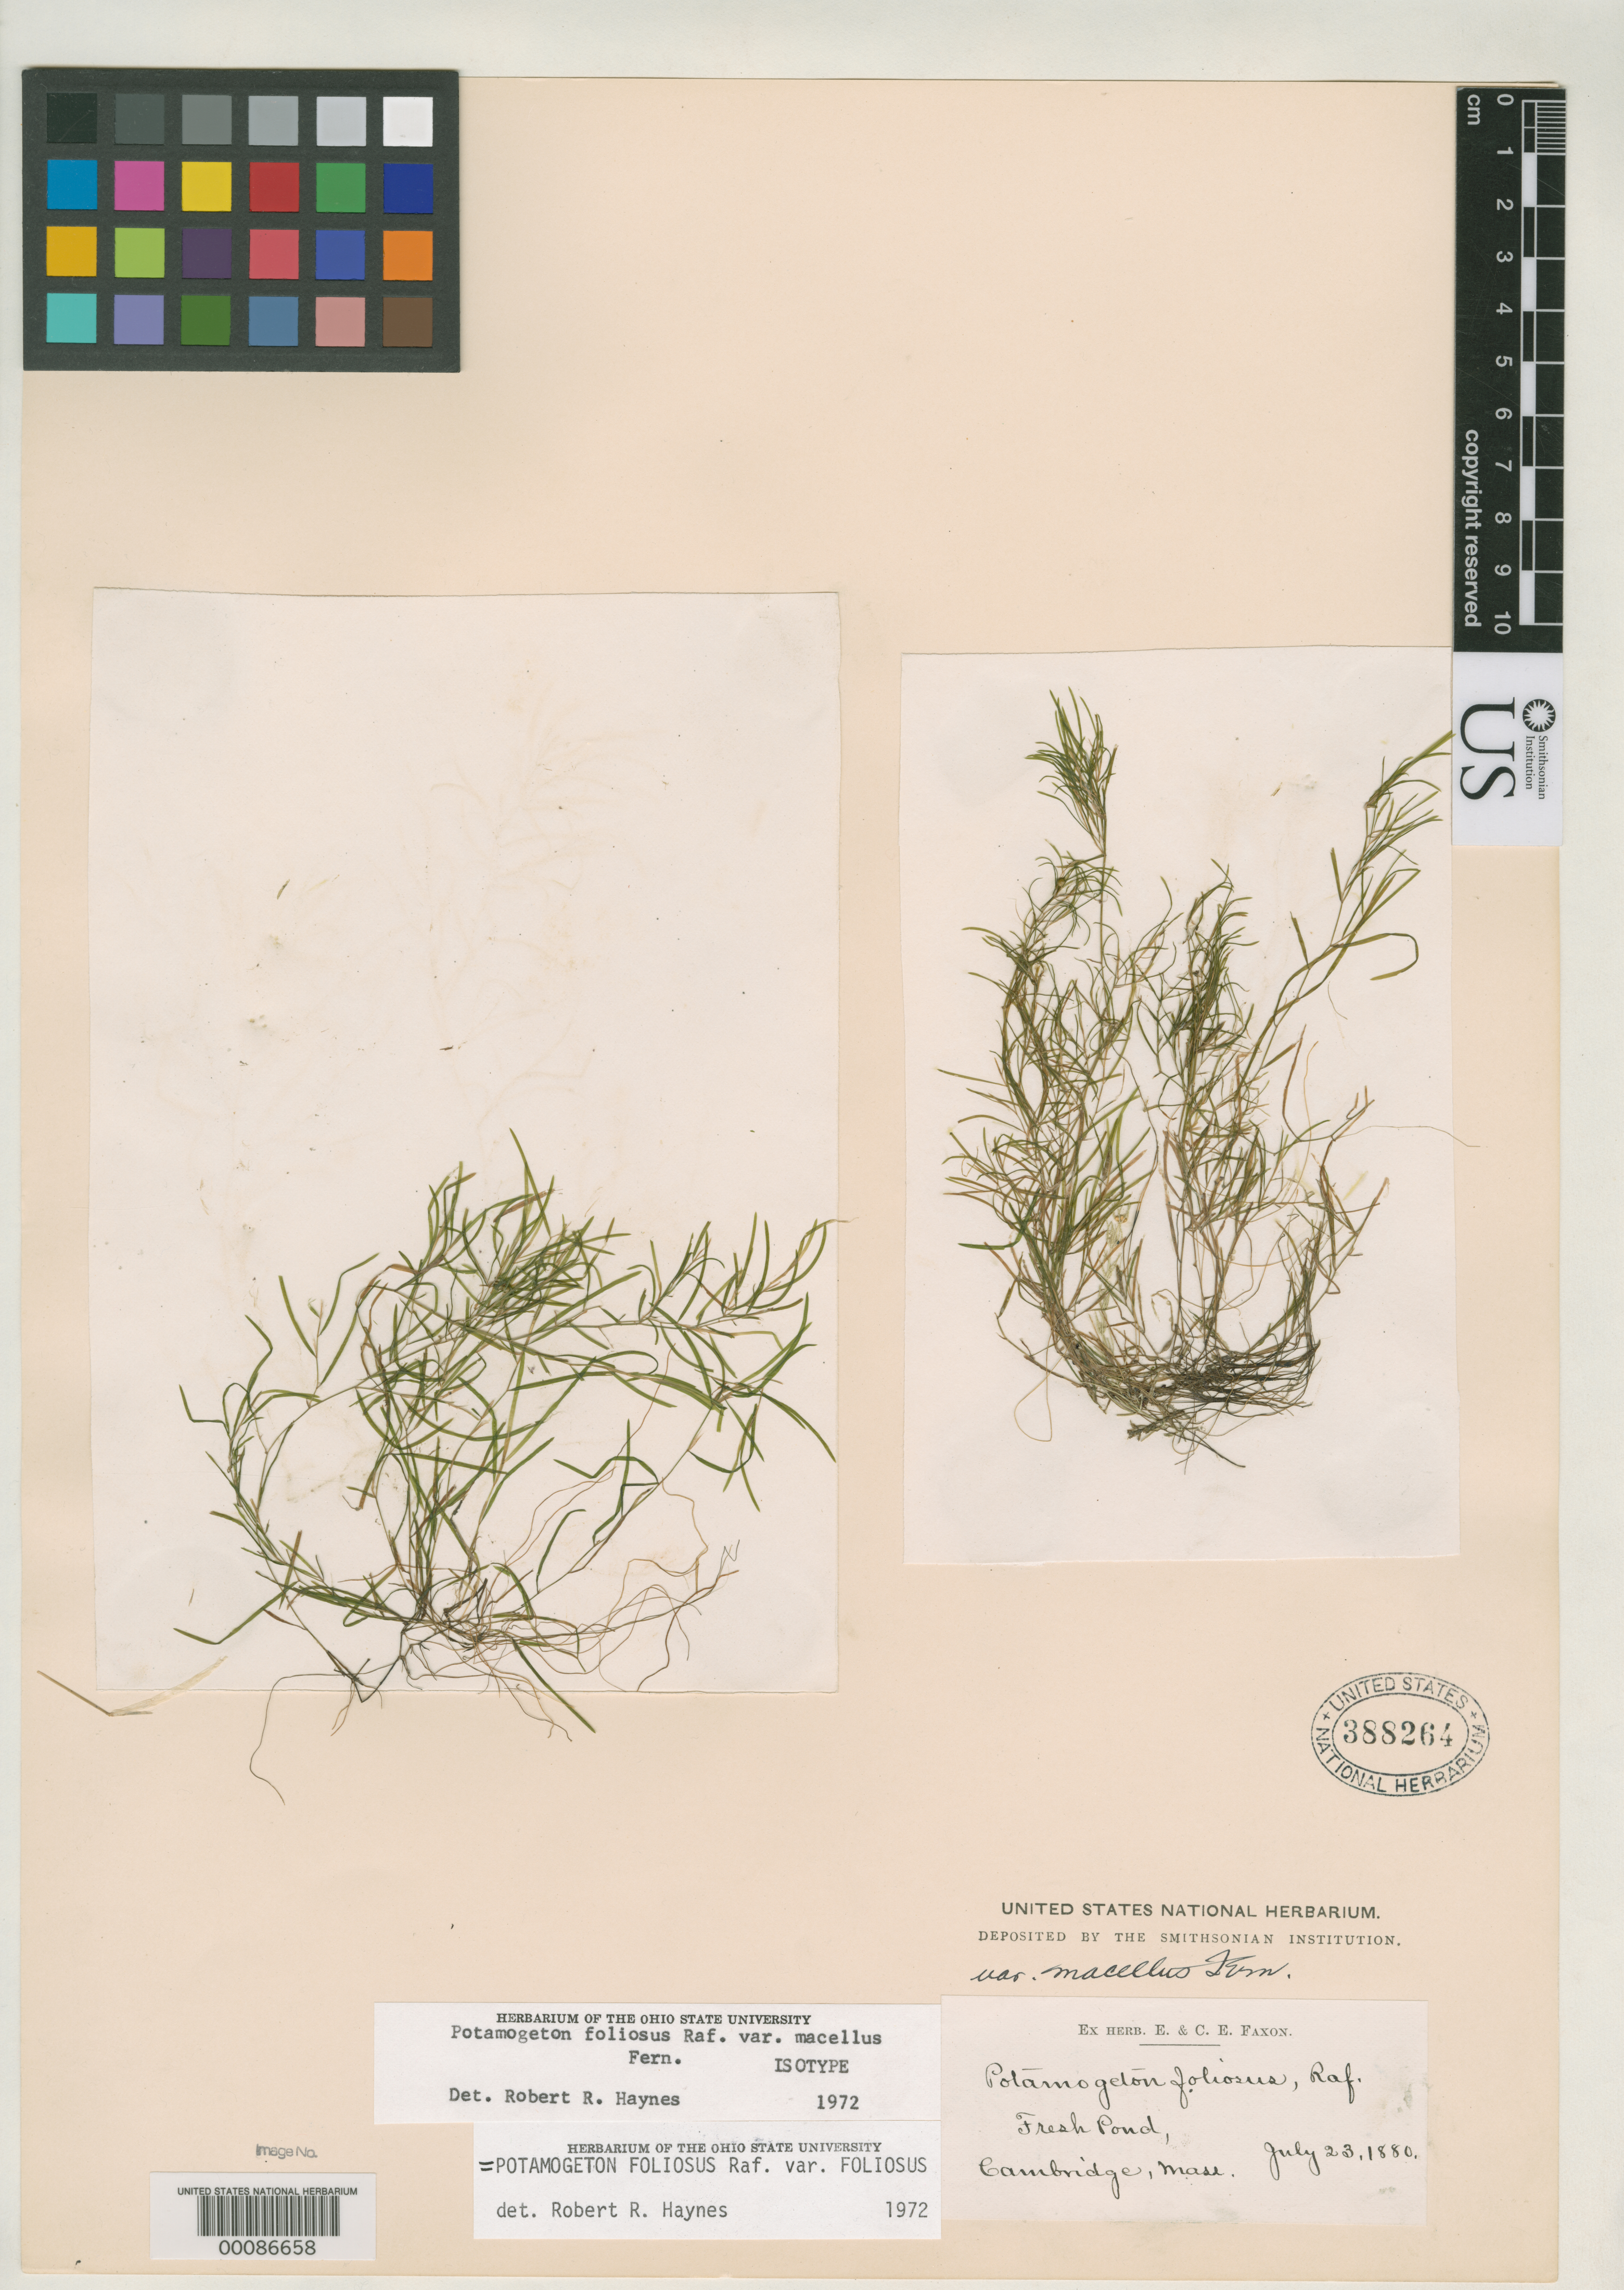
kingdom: Plantae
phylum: Tracheophyta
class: Liliopsida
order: Alismatales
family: Potamogetonaceae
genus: Potamogeton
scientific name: Potamogeton foliosus var. macellus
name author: Fernald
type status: Isotype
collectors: E. Faxon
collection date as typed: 23 Jul 1880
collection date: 1880-07-23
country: United States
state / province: Massachusetts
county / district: Middlesex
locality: Cambridge.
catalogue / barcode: US 388264